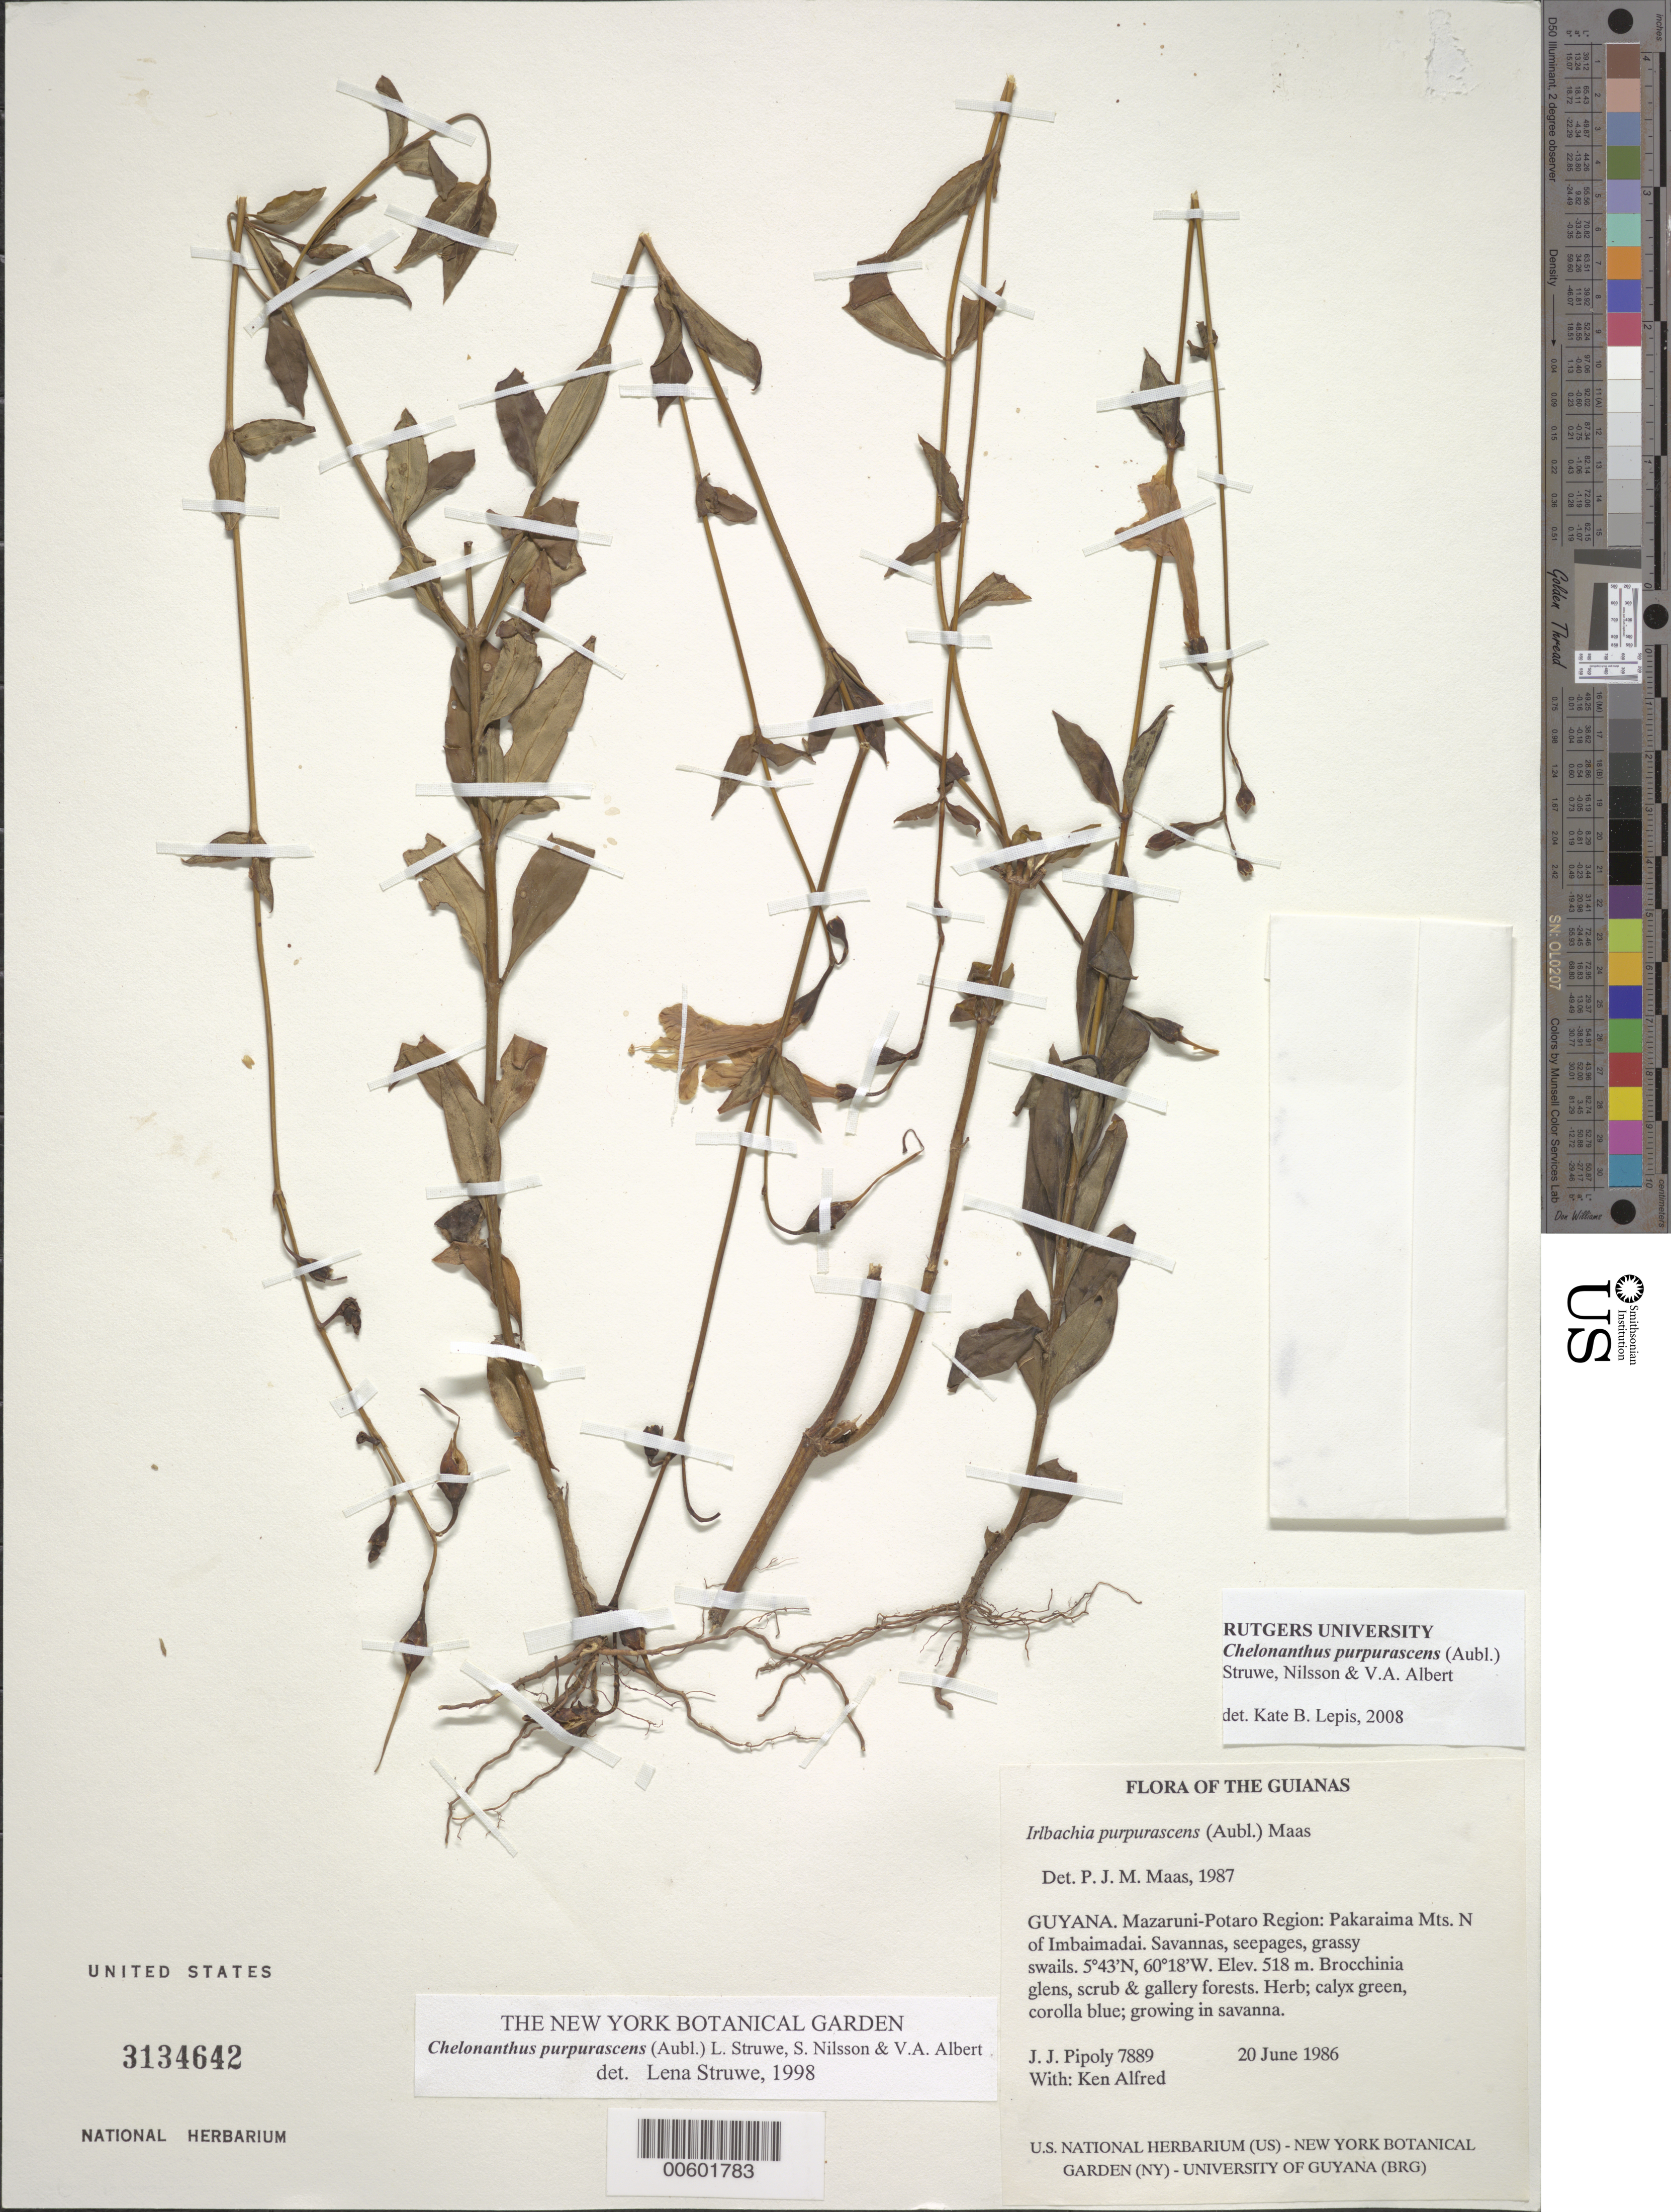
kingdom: Plantae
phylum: Tracheophyta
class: Magnoliopsida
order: Gentianales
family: Gentianaceae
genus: Chelonanthus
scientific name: Chelonanthus purpurascens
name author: (Aubl.) Struwe et al.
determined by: Lepis, Kate B.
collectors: J. J. Pipoly & K. Alfred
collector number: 7889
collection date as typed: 20 June 1986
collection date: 1986-06-20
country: Guyana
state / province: Cuyuni-Mazaruni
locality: Pakaraima Mts. N of Imbaimadai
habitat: Savannas, seepages, grassy swails, Brocchinia glens, scrub & gallery forests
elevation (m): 518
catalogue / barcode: US 3134642